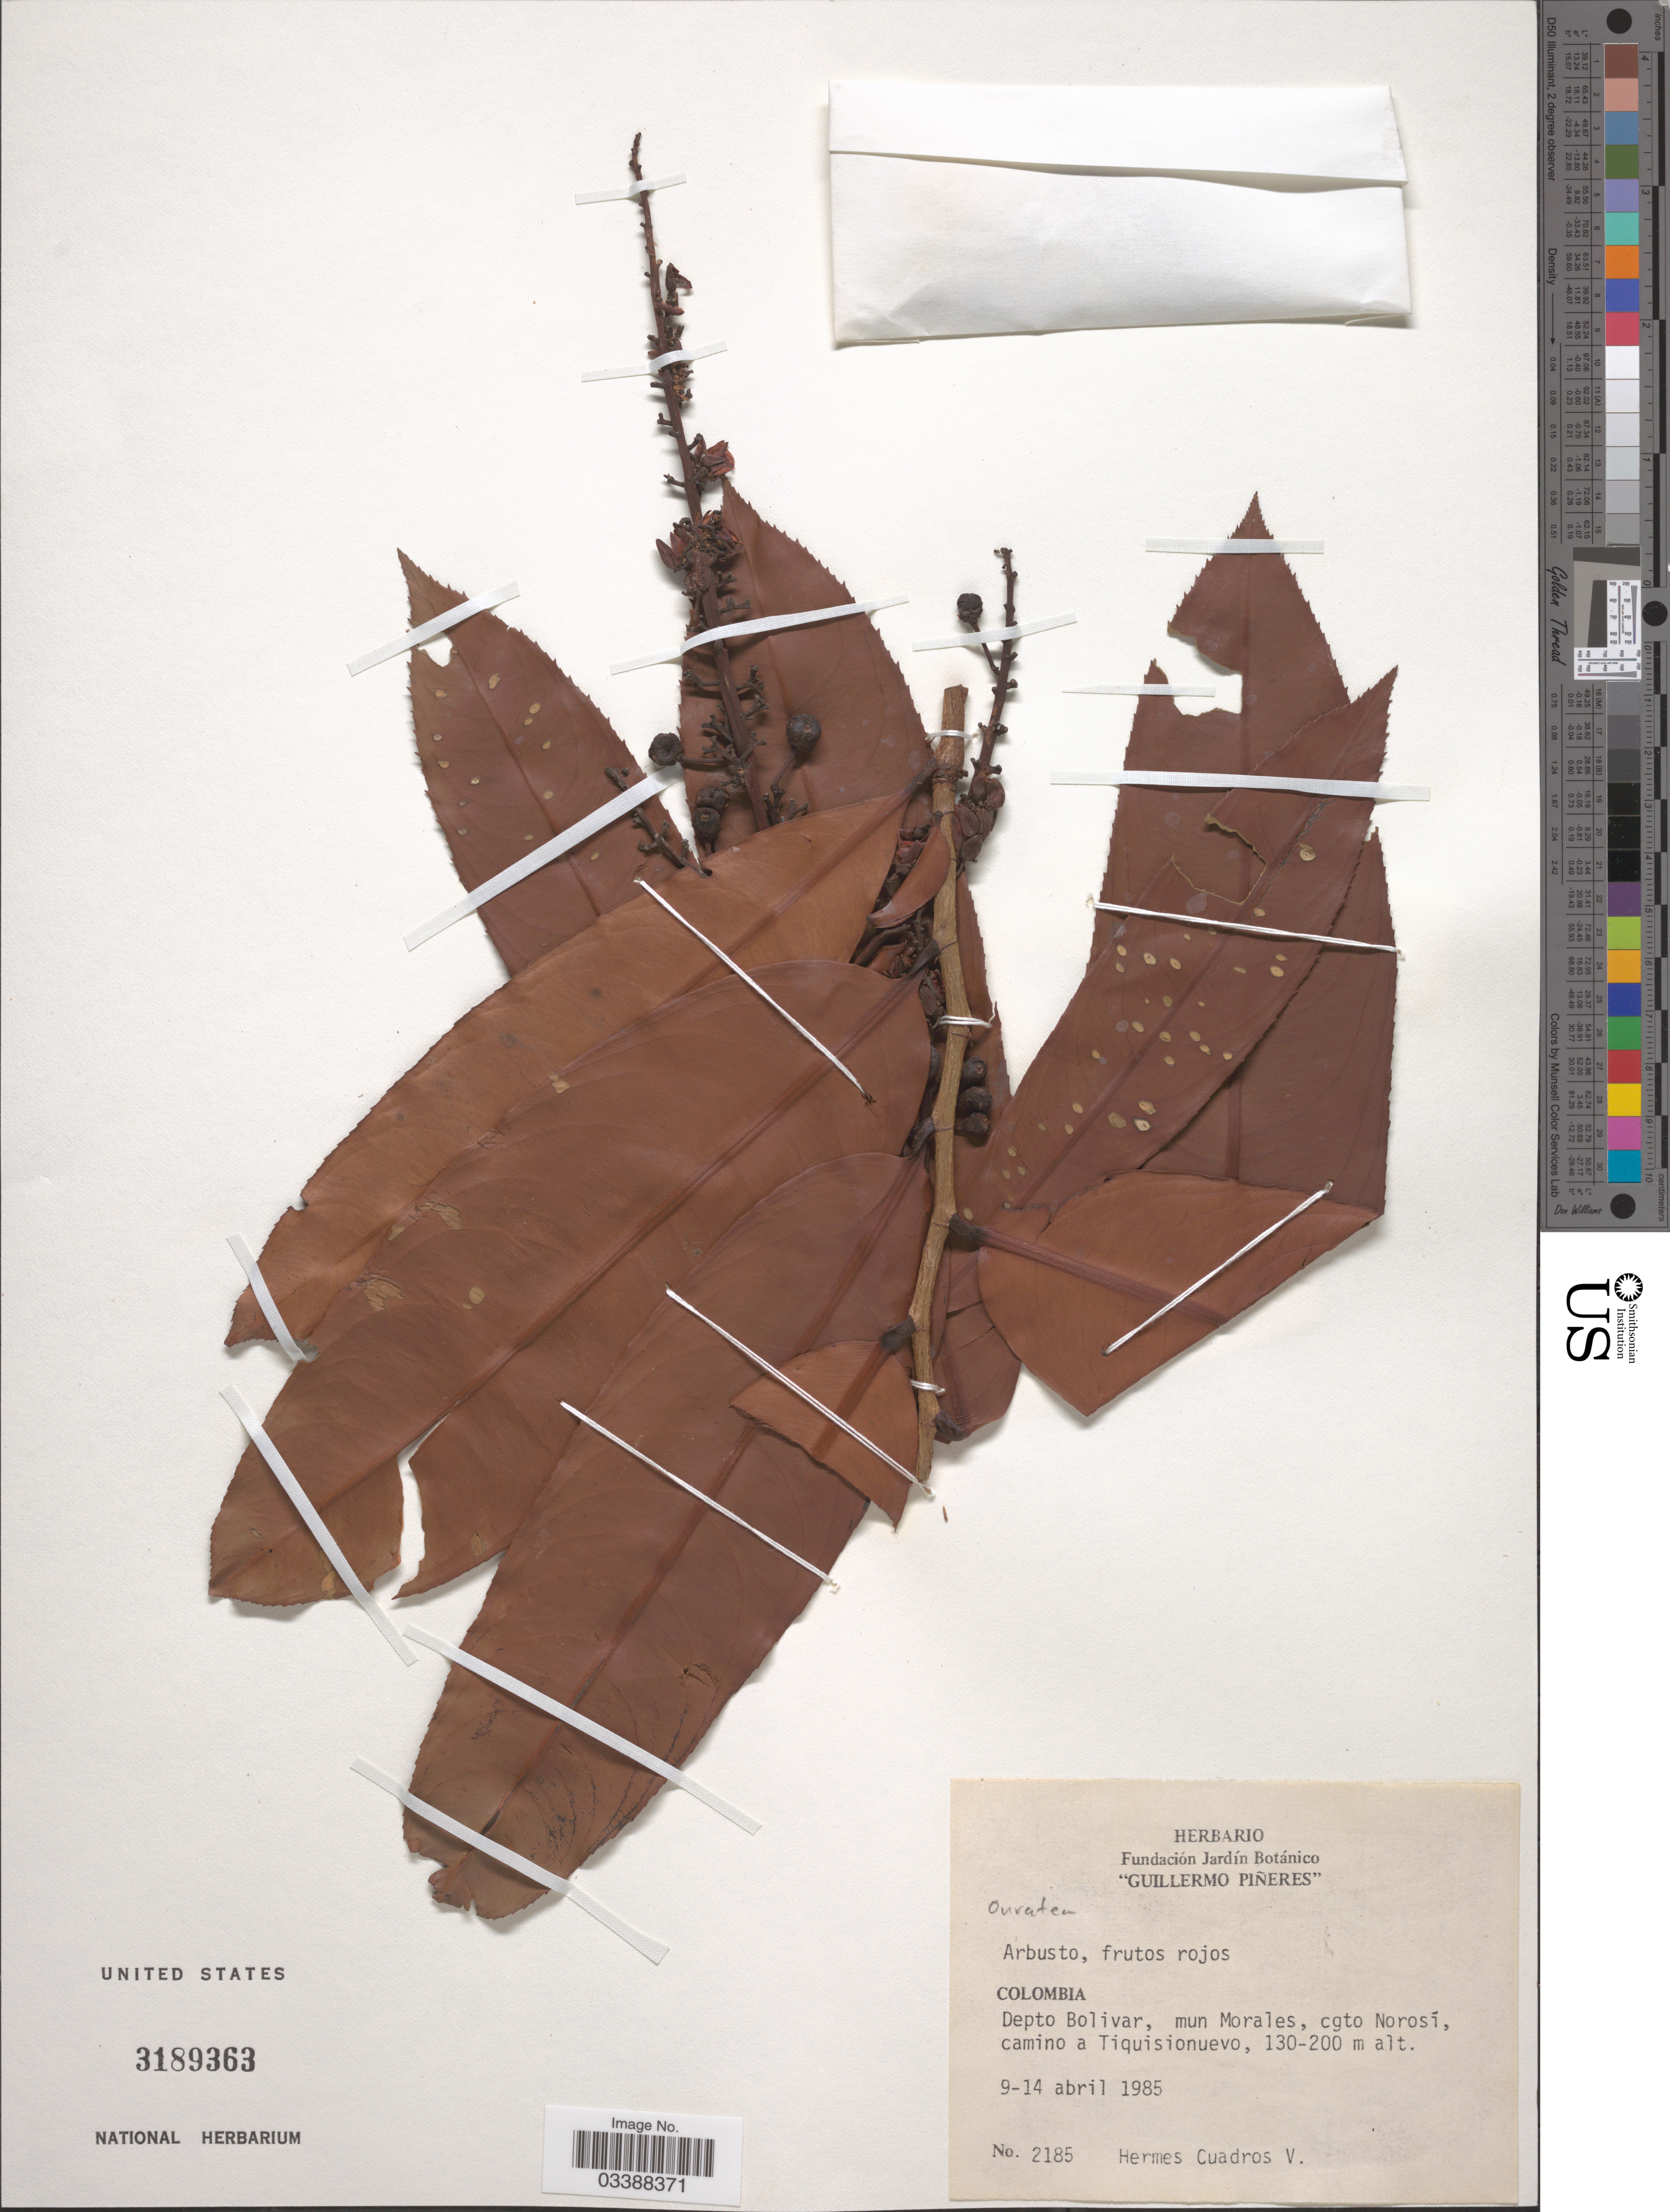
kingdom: Plantae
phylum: Tracheophyta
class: Magnoliopsida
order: Malpighiales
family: Ochnaceae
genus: Ouratea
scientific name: Ouratea sp.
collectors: H. Cuadros V.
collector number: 2185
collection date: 1985-04-09/1985-04-14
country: Colombia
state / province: Bolívar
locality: Depto Bolivar, mun Morales, cgto Norosí, camino a Tiquisionuevo.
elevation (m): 130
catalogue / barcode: US 3189363